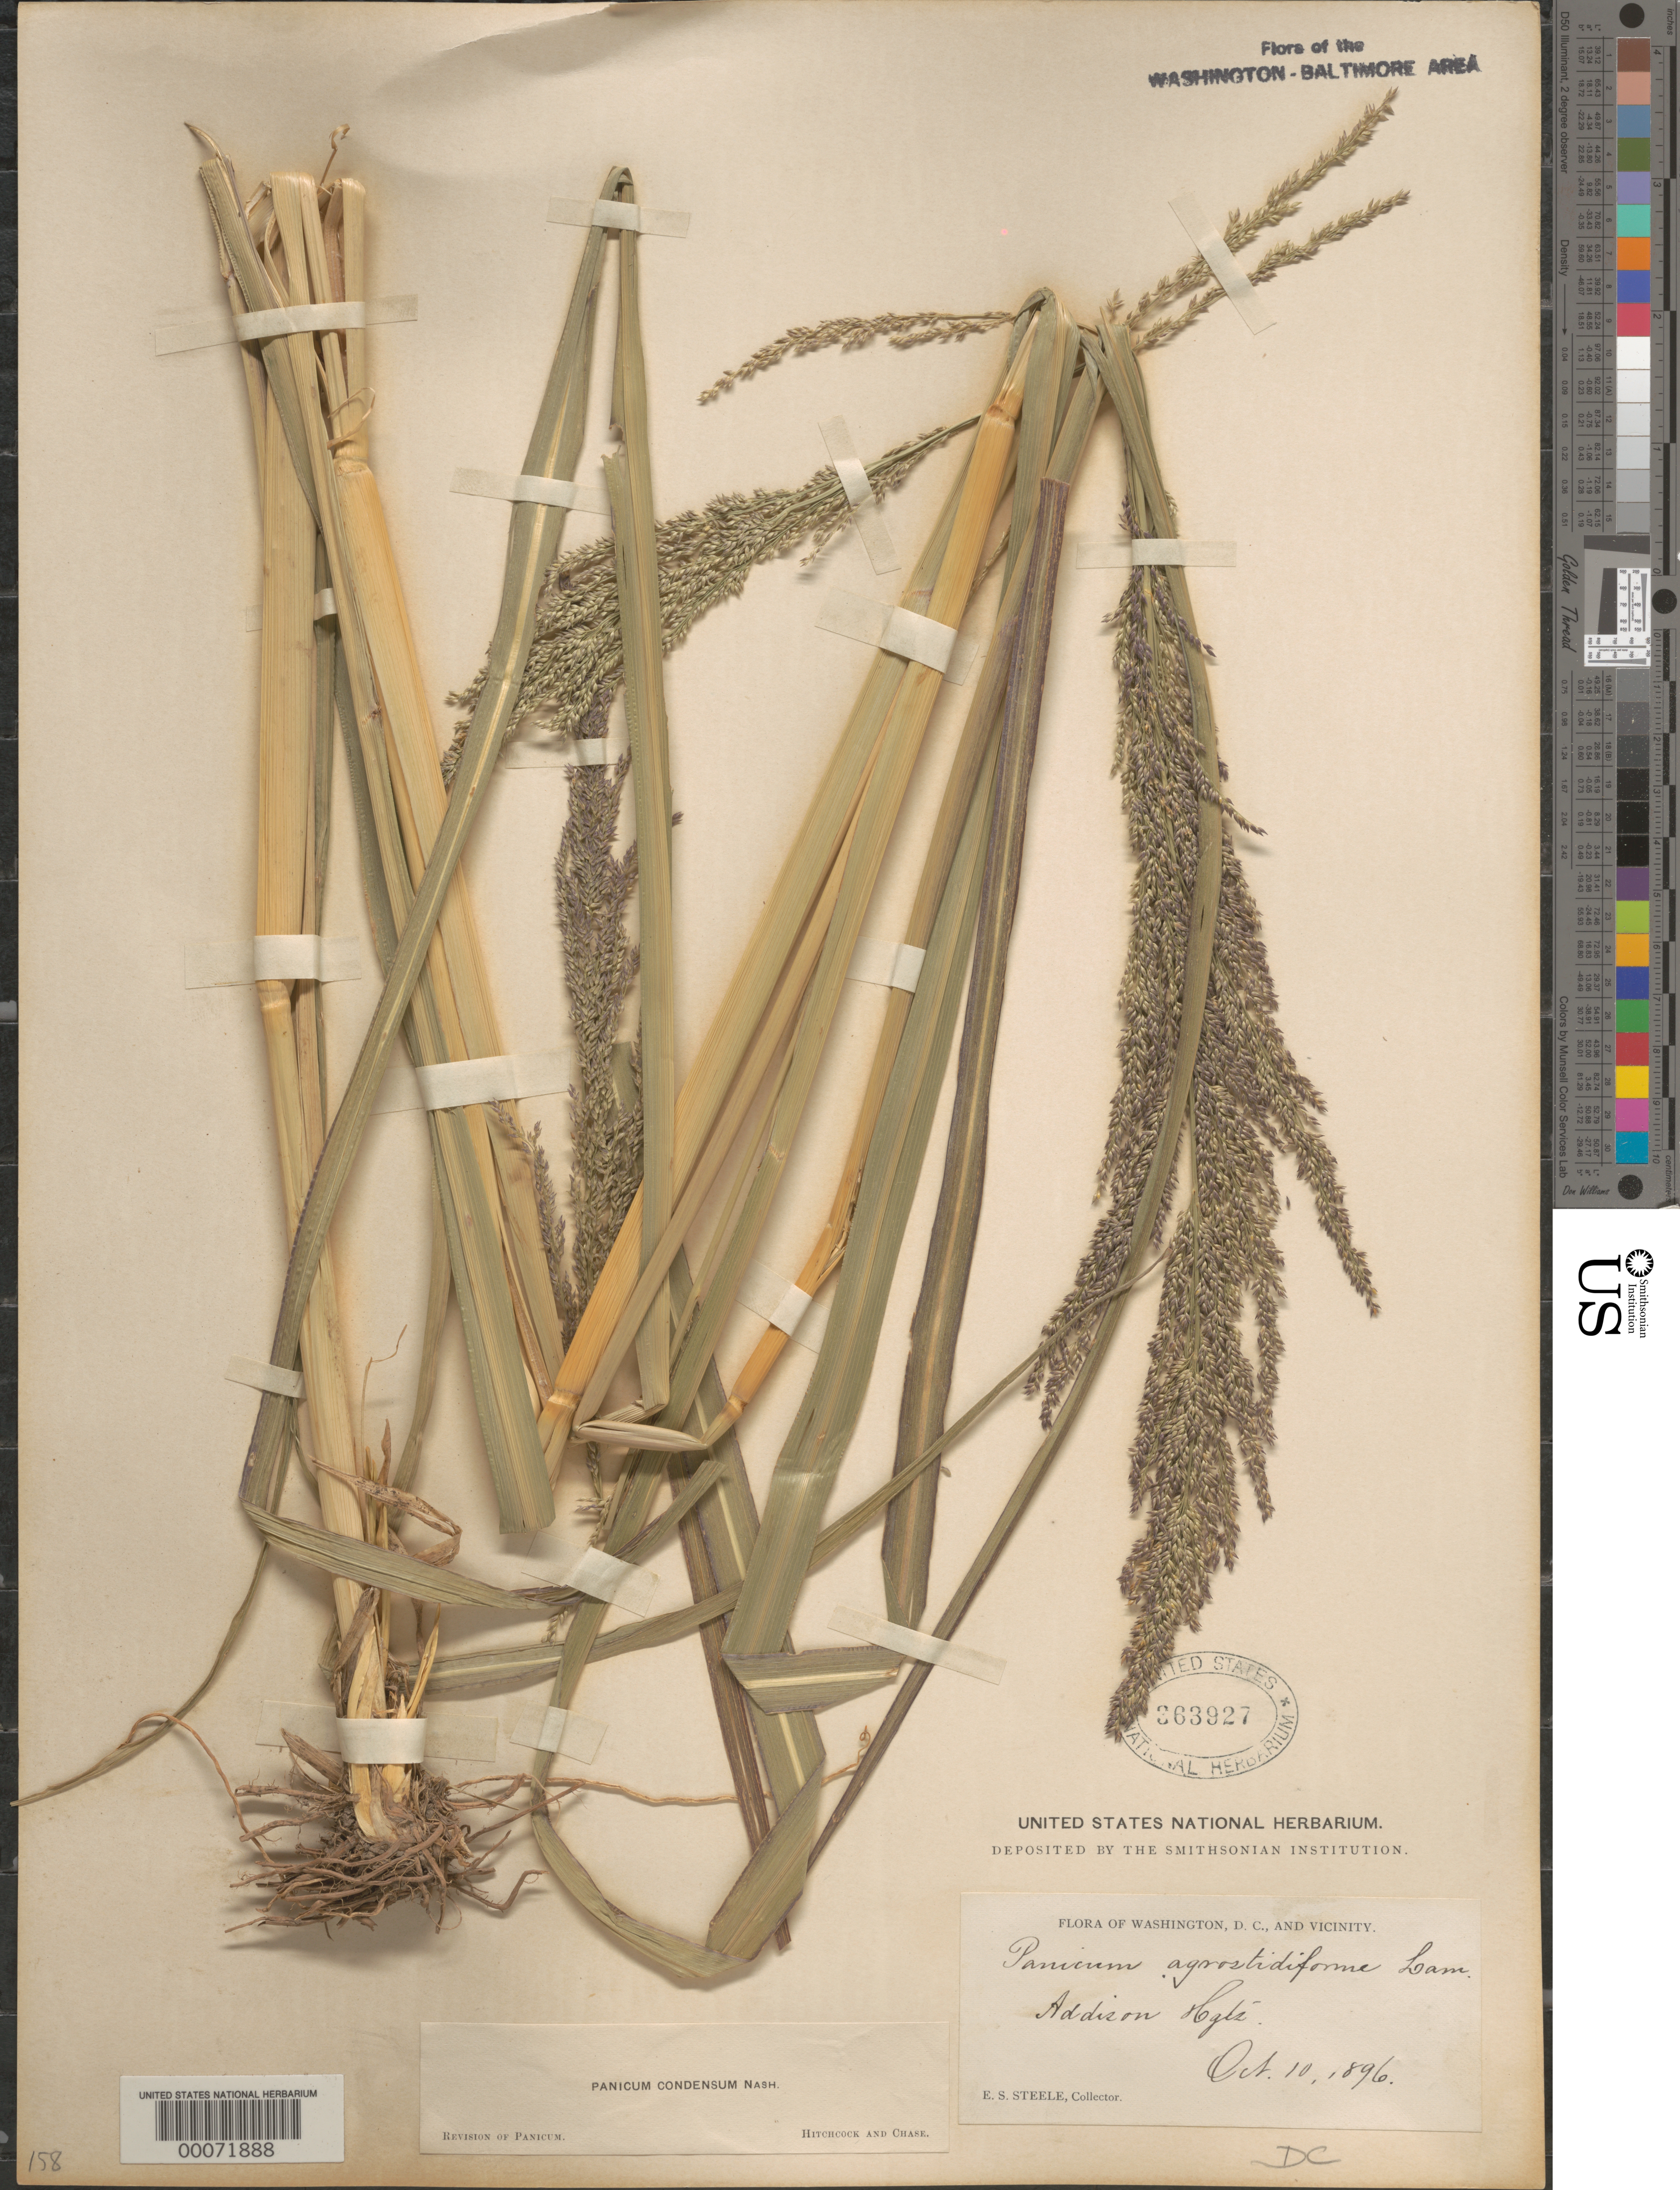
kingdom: Plantae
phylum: Tracheophyta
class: Liliopsida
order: Poales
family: Poaceae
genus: Coleataenia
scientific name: Coleataenia rigidula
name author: (Bosc ex Nees) LeBlond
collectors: E. Steele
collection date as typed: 10 Oct 1896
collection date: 1896-10-10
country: United States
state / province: Virginia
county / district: Arlington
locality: Addison Hgts, Washington, DC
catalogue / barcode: US 363927